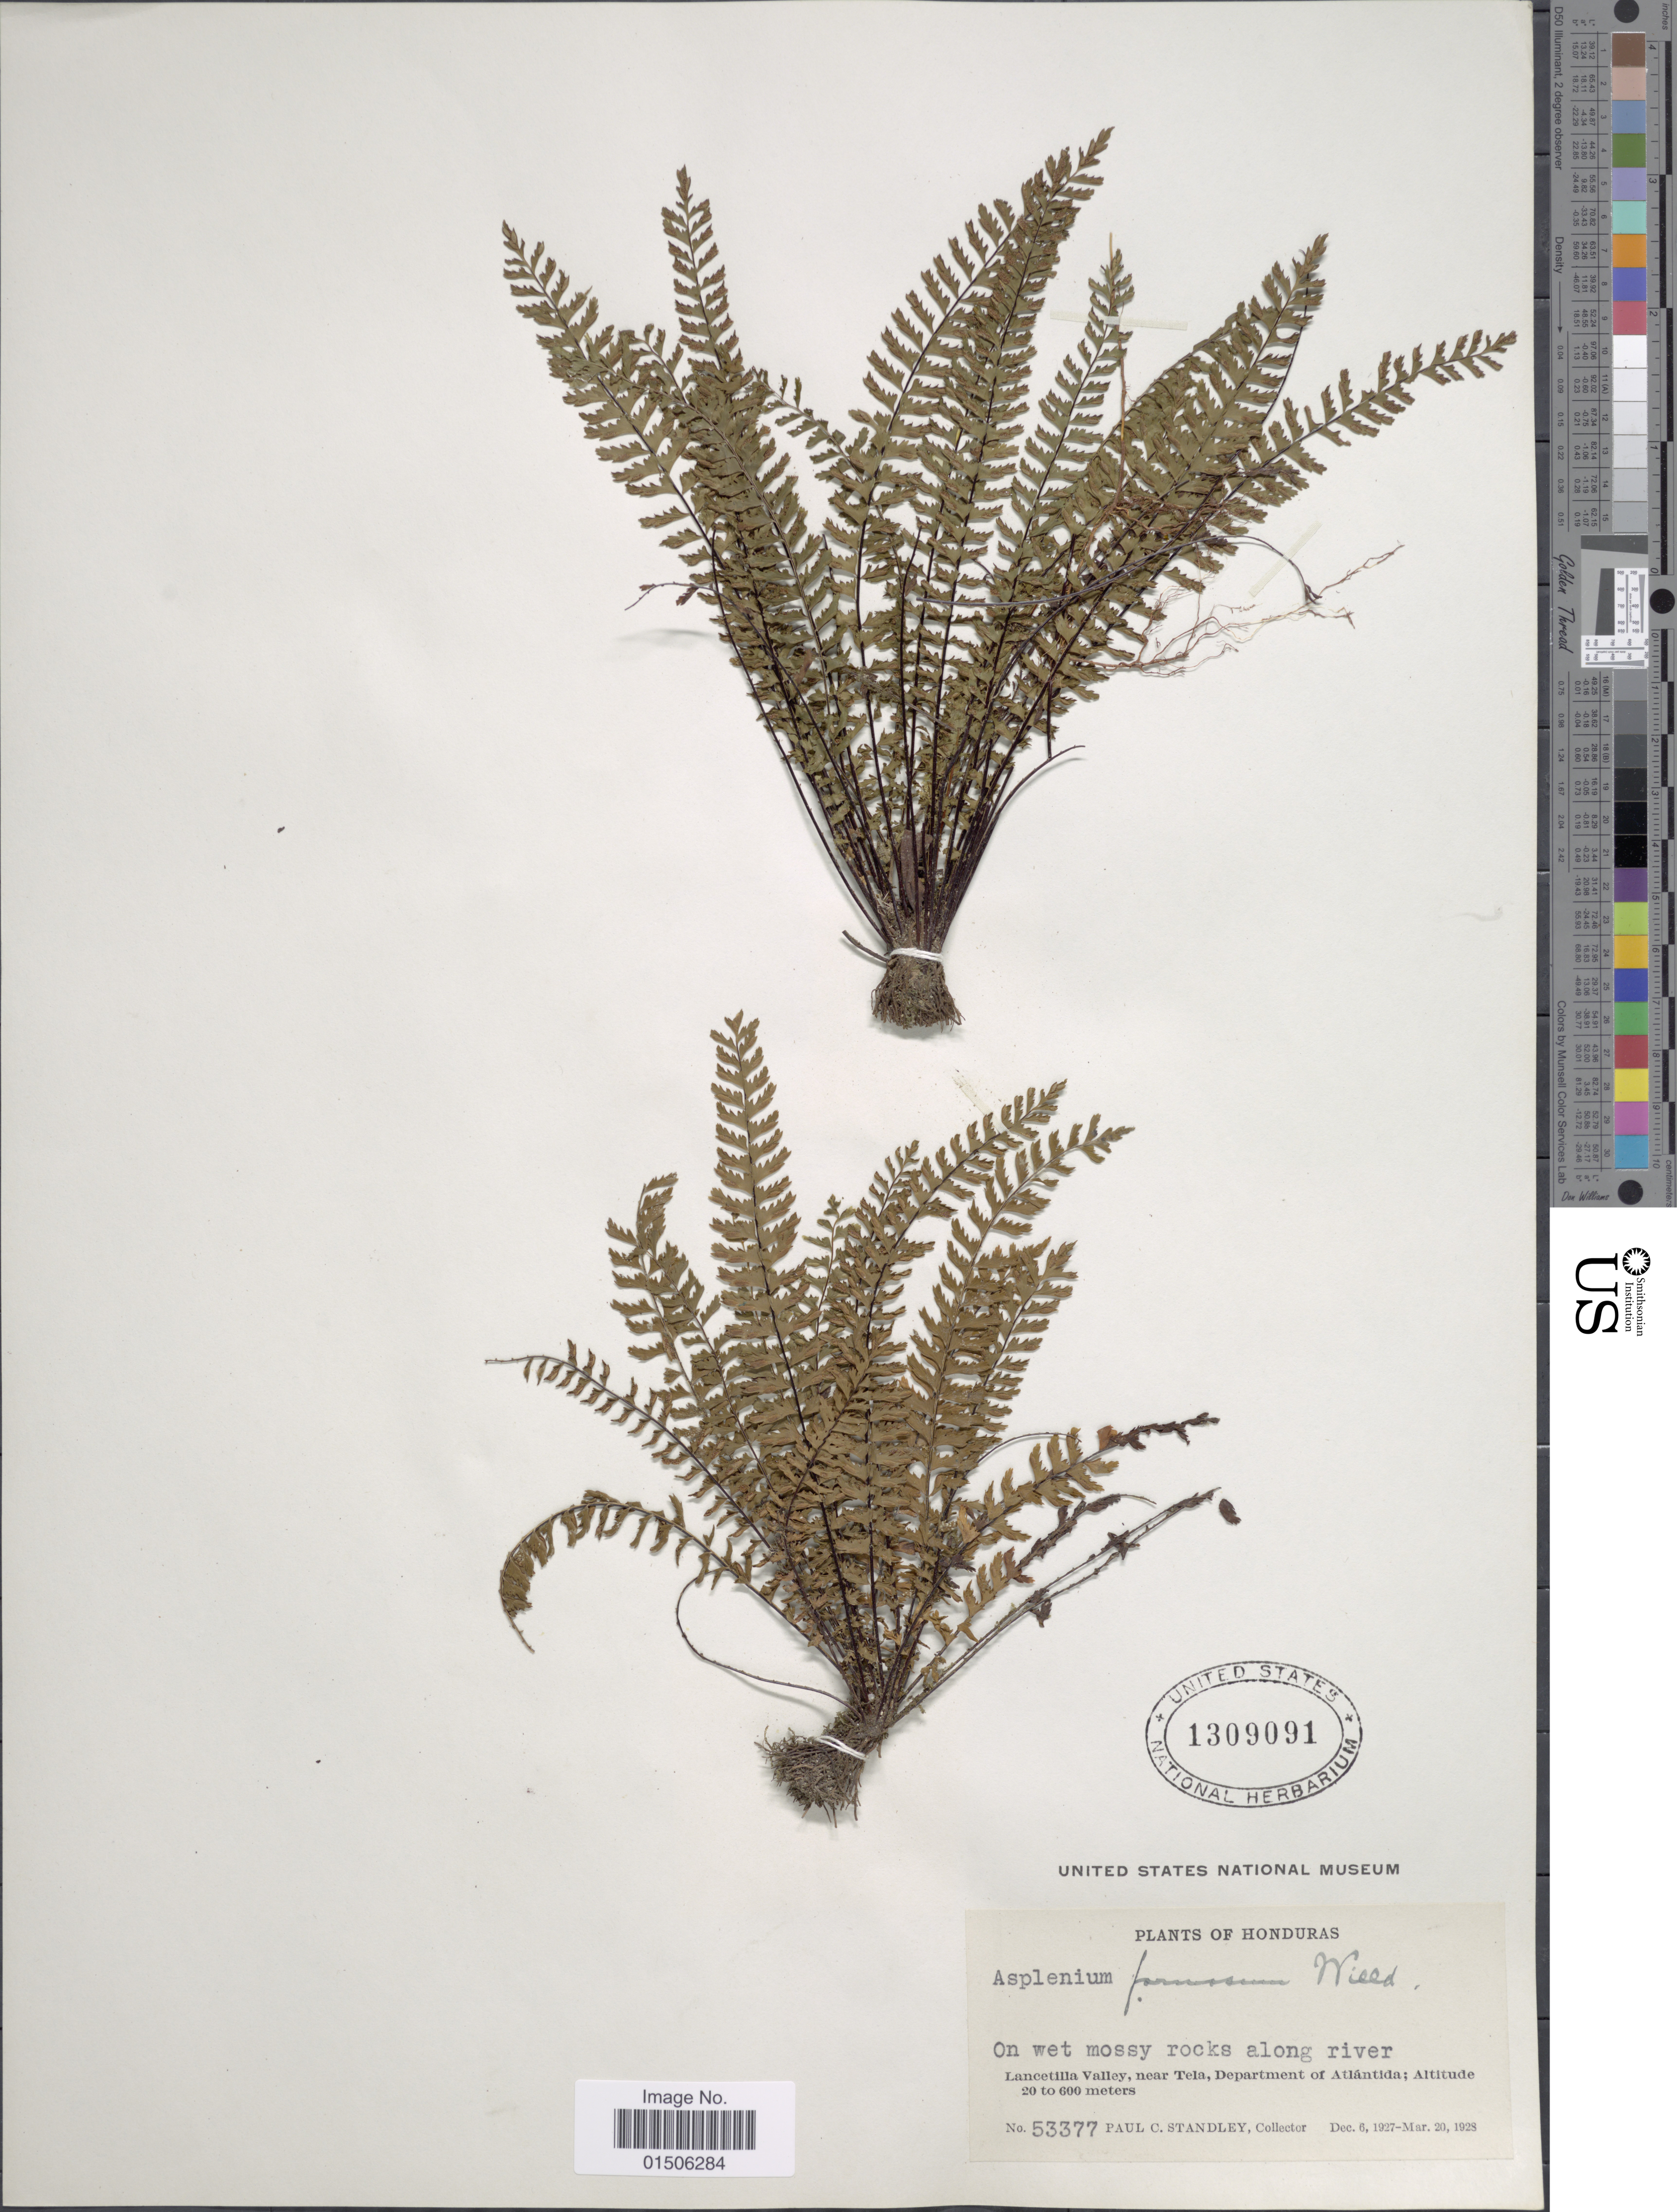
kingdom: Plantae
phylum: Tracheophyta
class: Polypodiopsida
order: Polypodiales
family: Aspleniaceae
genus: Asplenium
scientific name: Asplenium formosum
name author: Willd.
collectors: P. C. Standley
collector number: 53377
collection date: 1927-12-06/1928-03-20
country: Honduras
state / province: Atlántida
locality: On wet mossy rocks along river, Lancetilla Valley, near Tela, Department of Atlántida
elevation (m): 20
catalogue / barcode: US 1309091